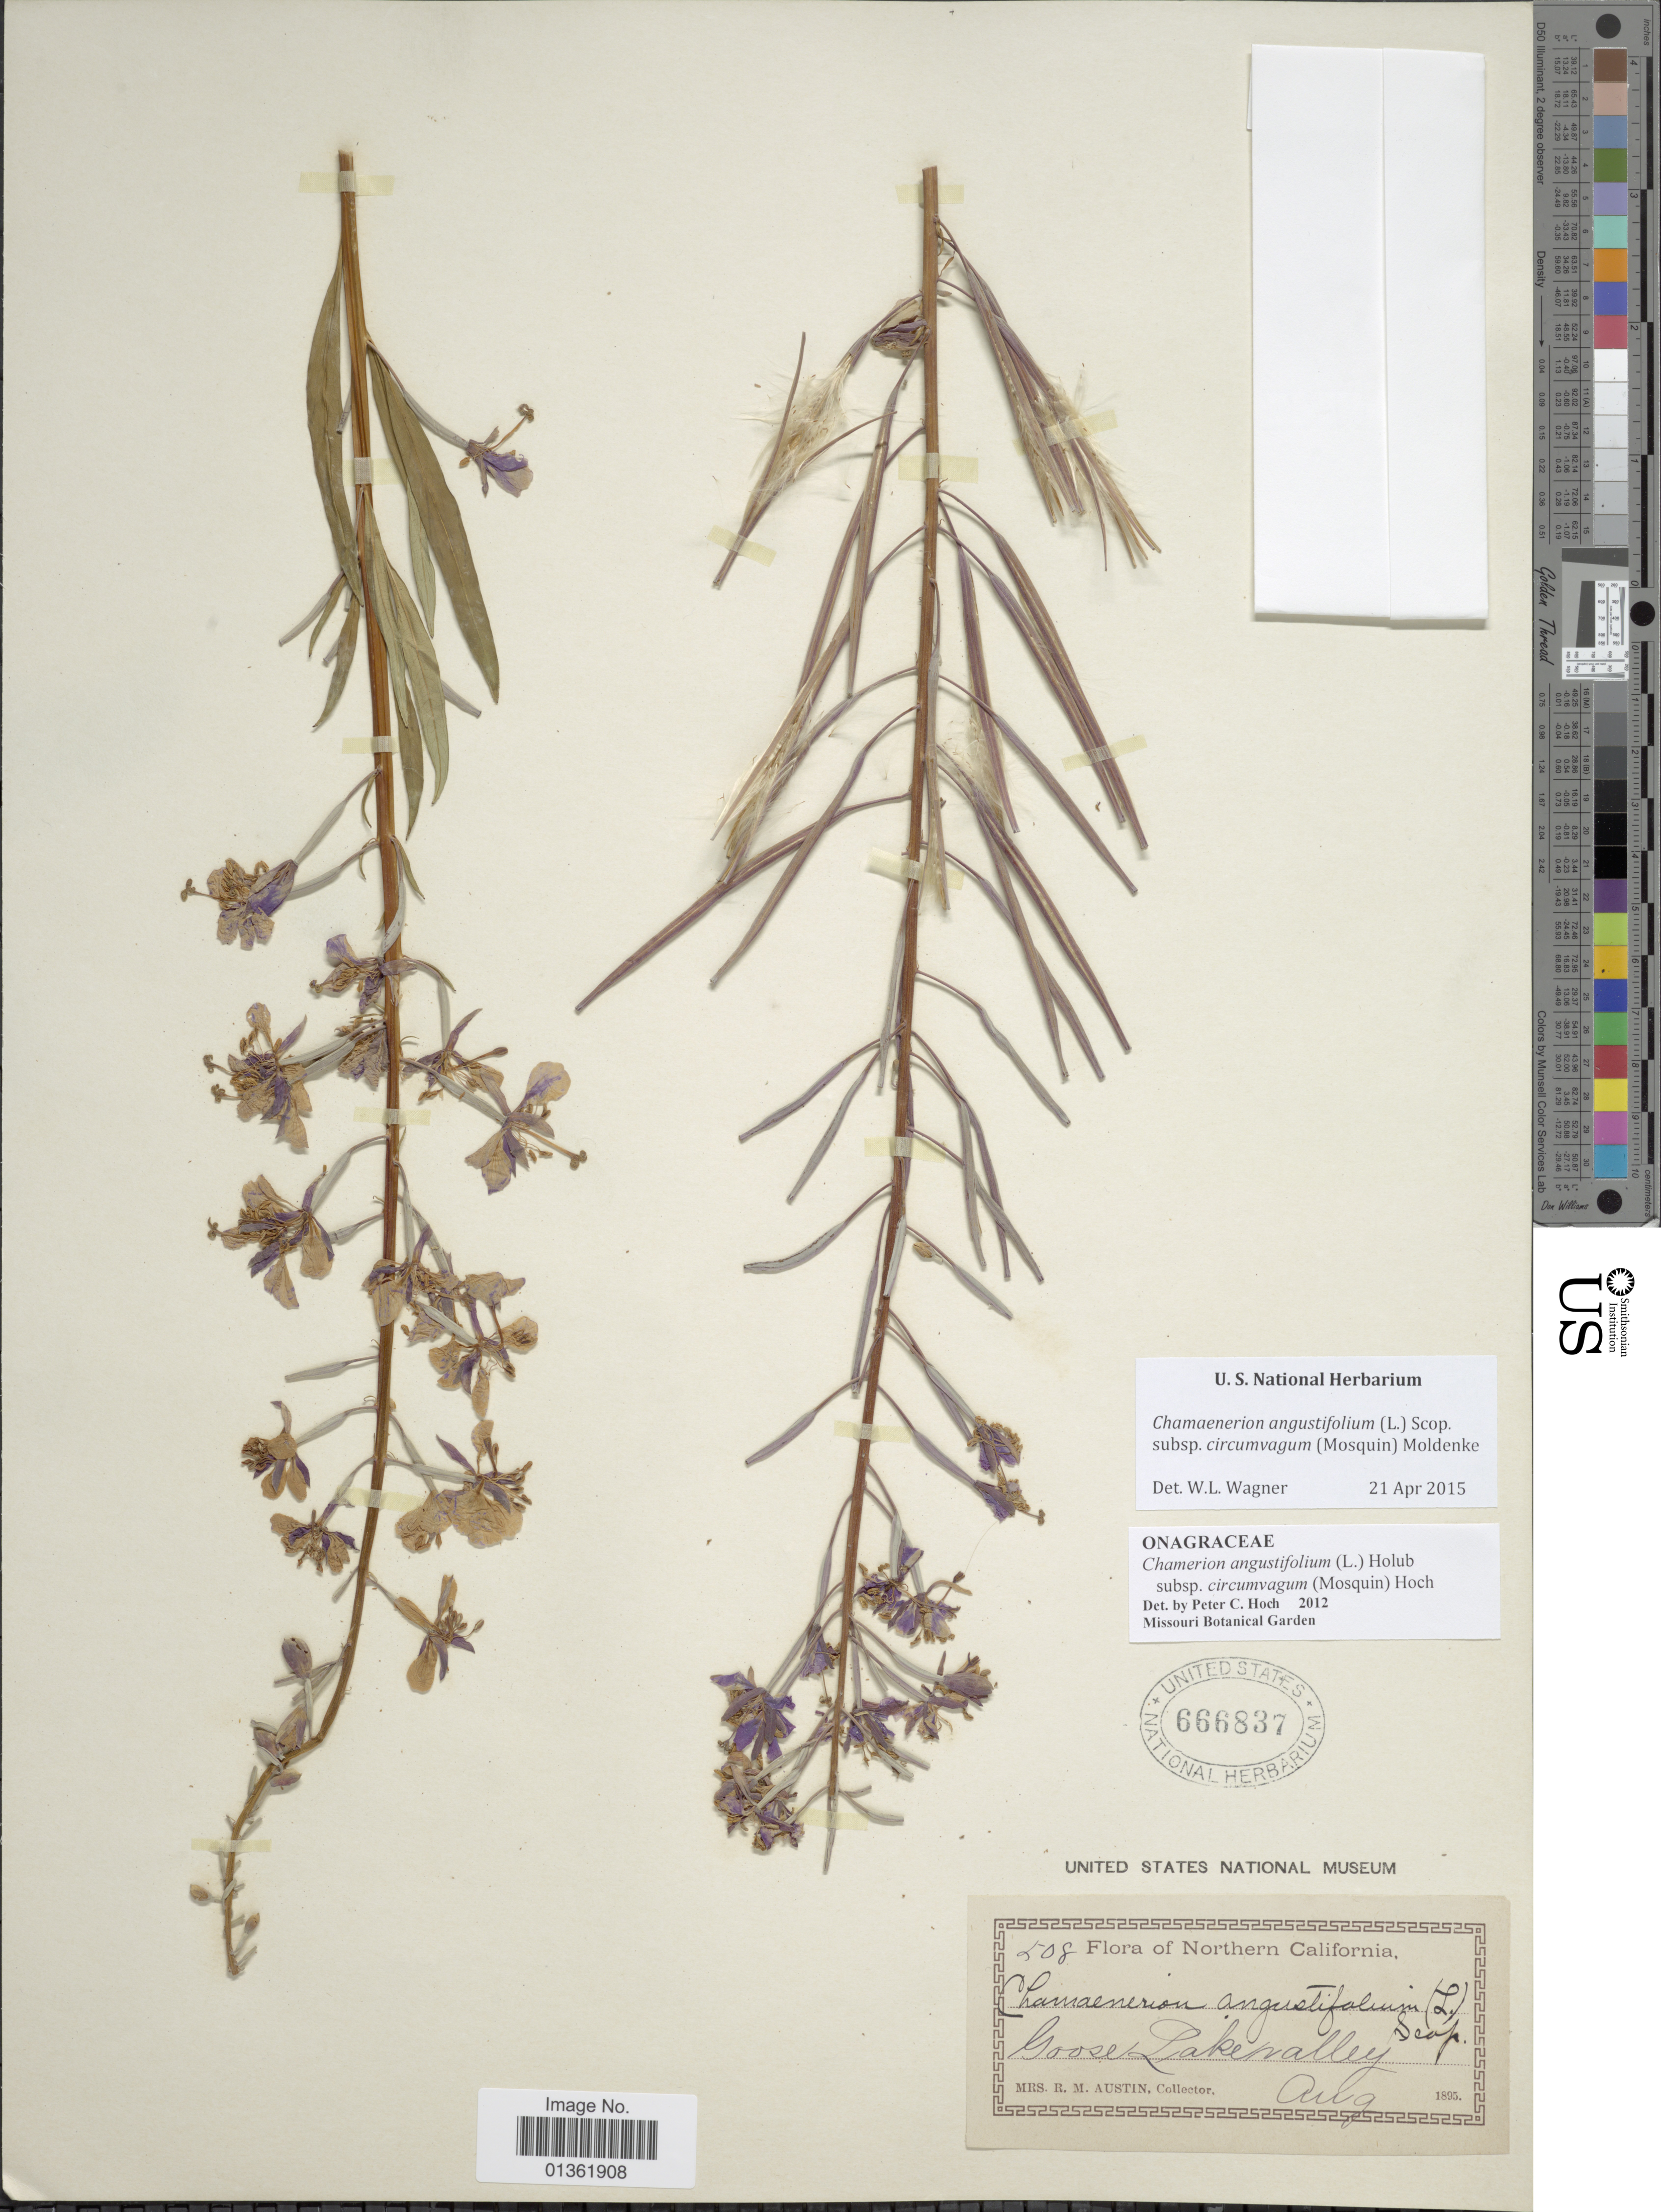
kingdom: Plantae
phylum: Tracheophyta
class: Magnoliopsida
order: Myrtales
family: Onagraceae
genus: Chamaenerion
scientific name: Chamaenerion angustifolium subsp. circumvagum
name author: (Mosquin) Moldenke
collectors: R. Austin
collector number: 508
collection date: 1895-08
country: United States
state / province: California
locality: Northern California. Goose Lake valley.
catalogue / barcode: US 666837